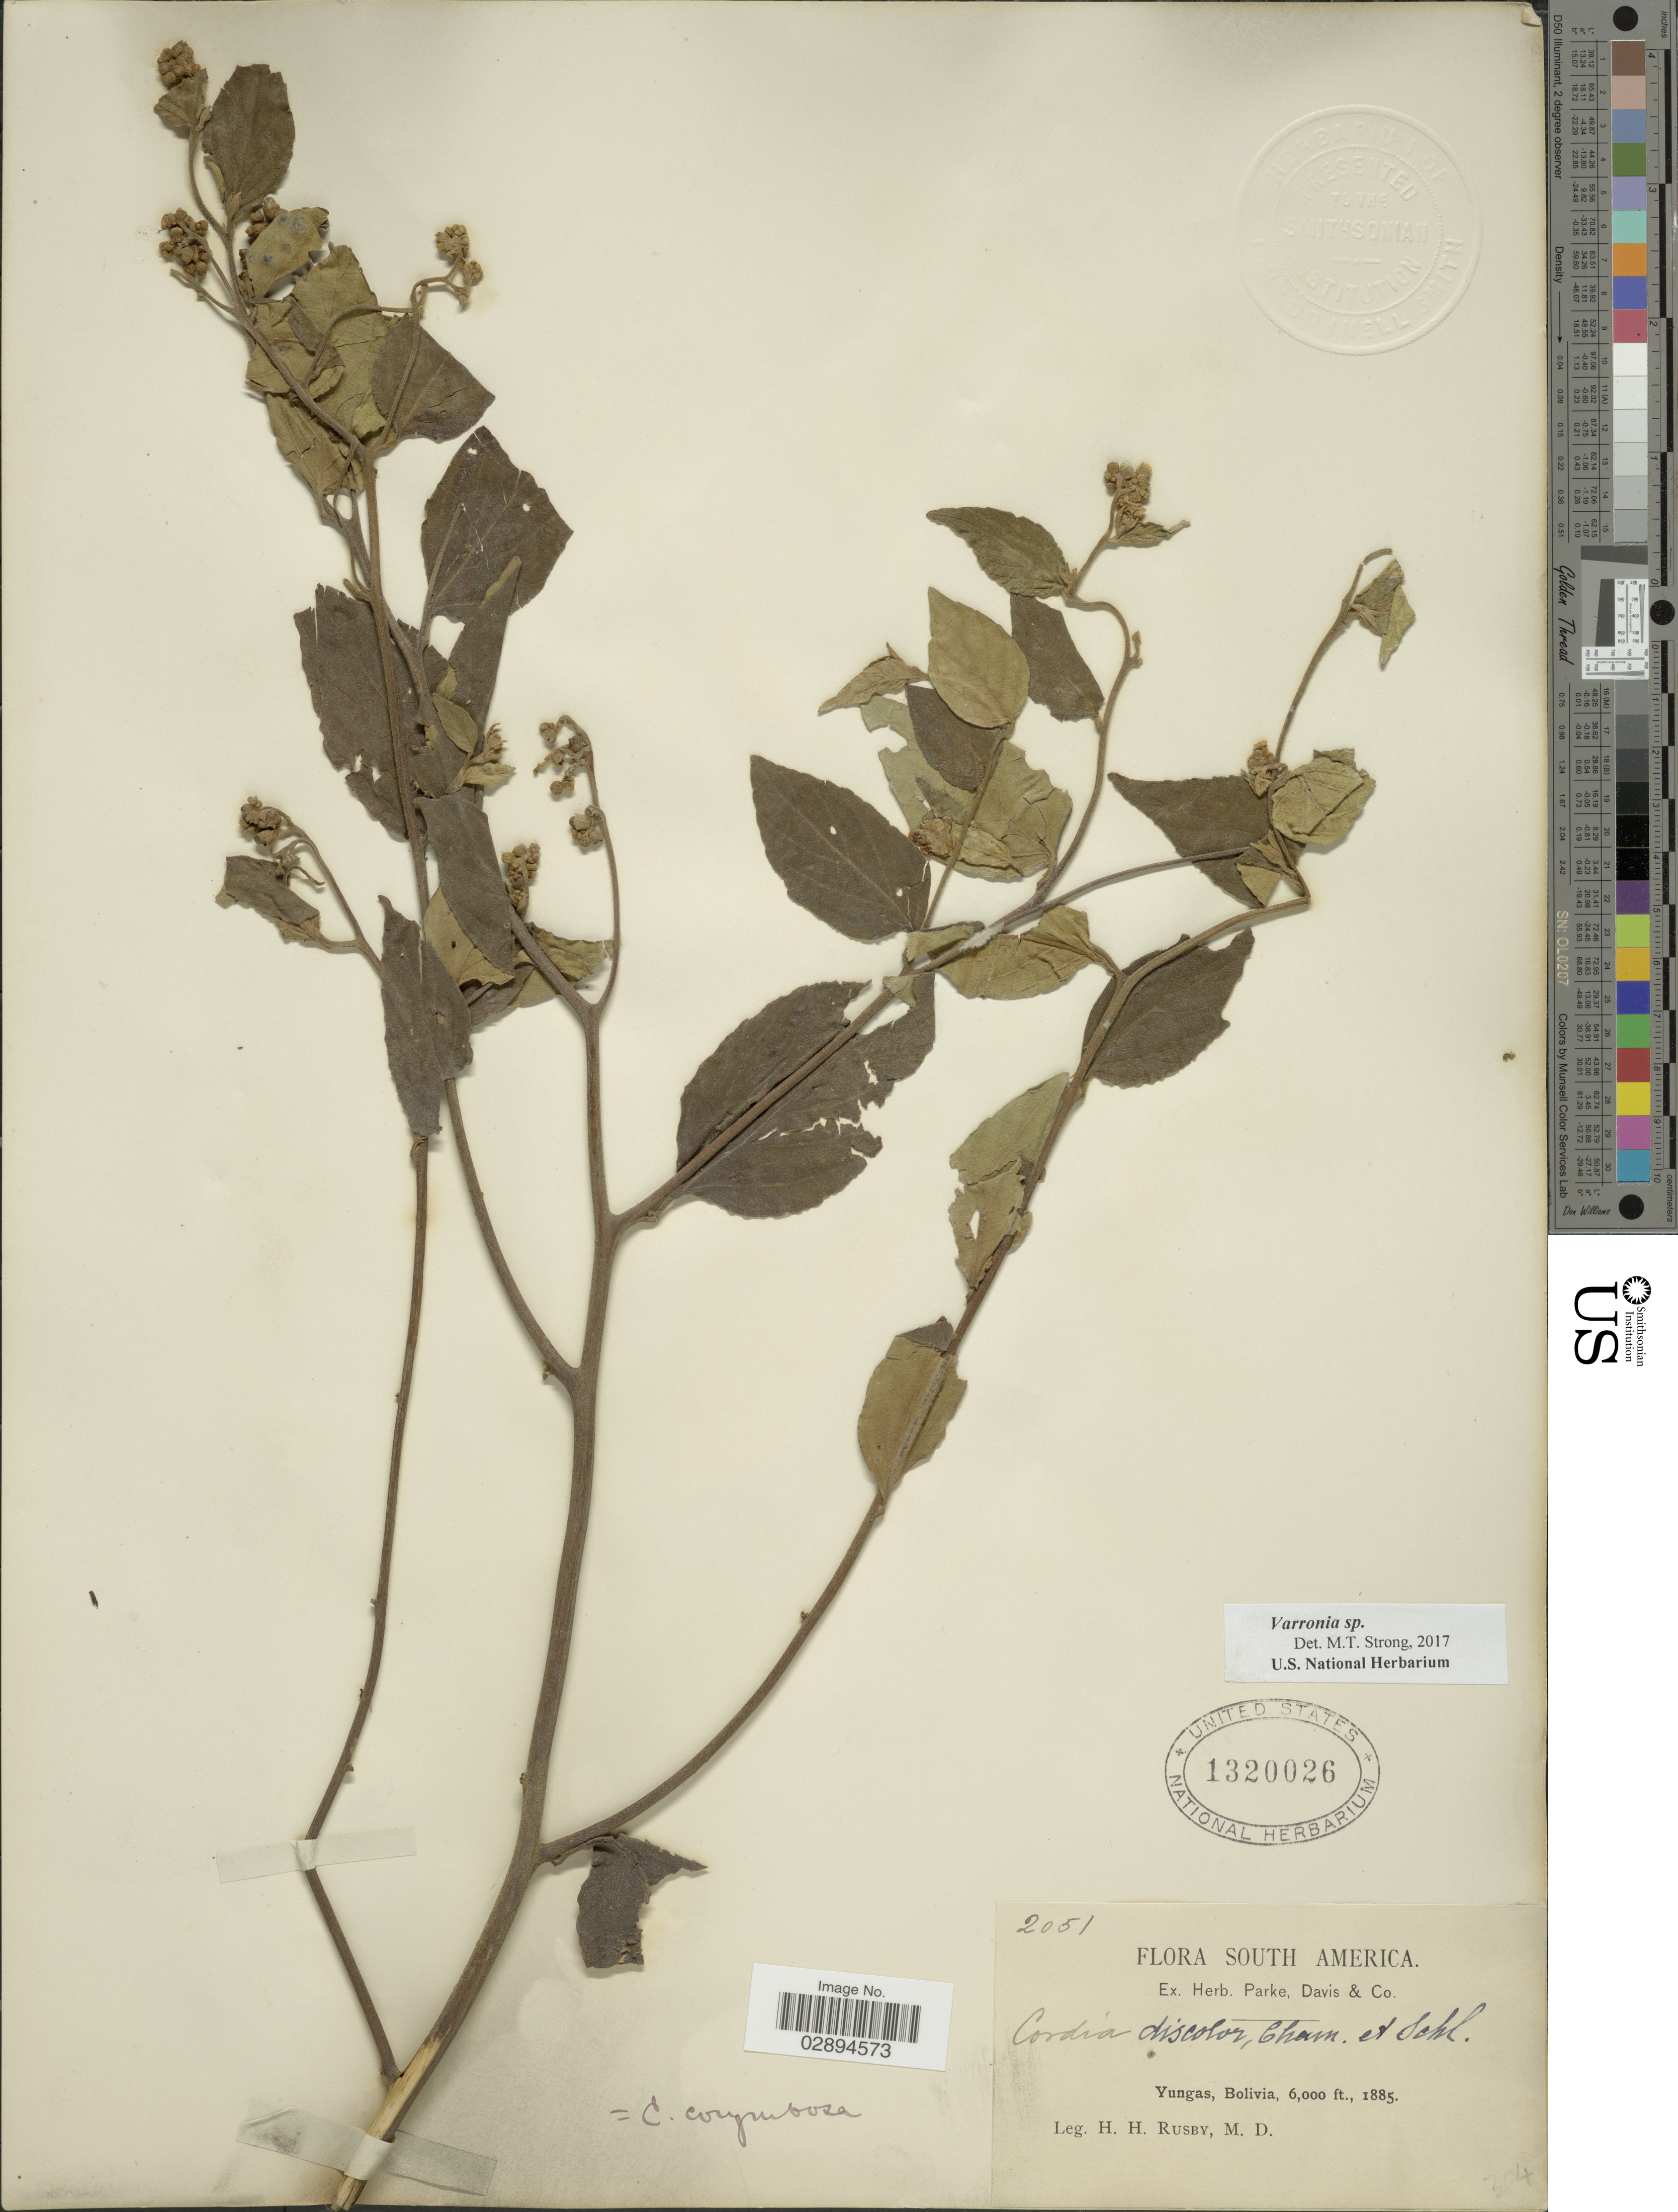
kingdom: Plantae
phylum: Tracheophyta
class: Magnoliopsida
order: Boraginales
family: Cordiaceae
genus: Varronia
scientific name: Varronia sp.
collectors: H. H. Rusby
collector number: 2051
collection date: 1885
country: Bolivia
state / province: La Paz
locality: Near Yungas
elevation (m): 1829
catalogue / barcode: US 1320026